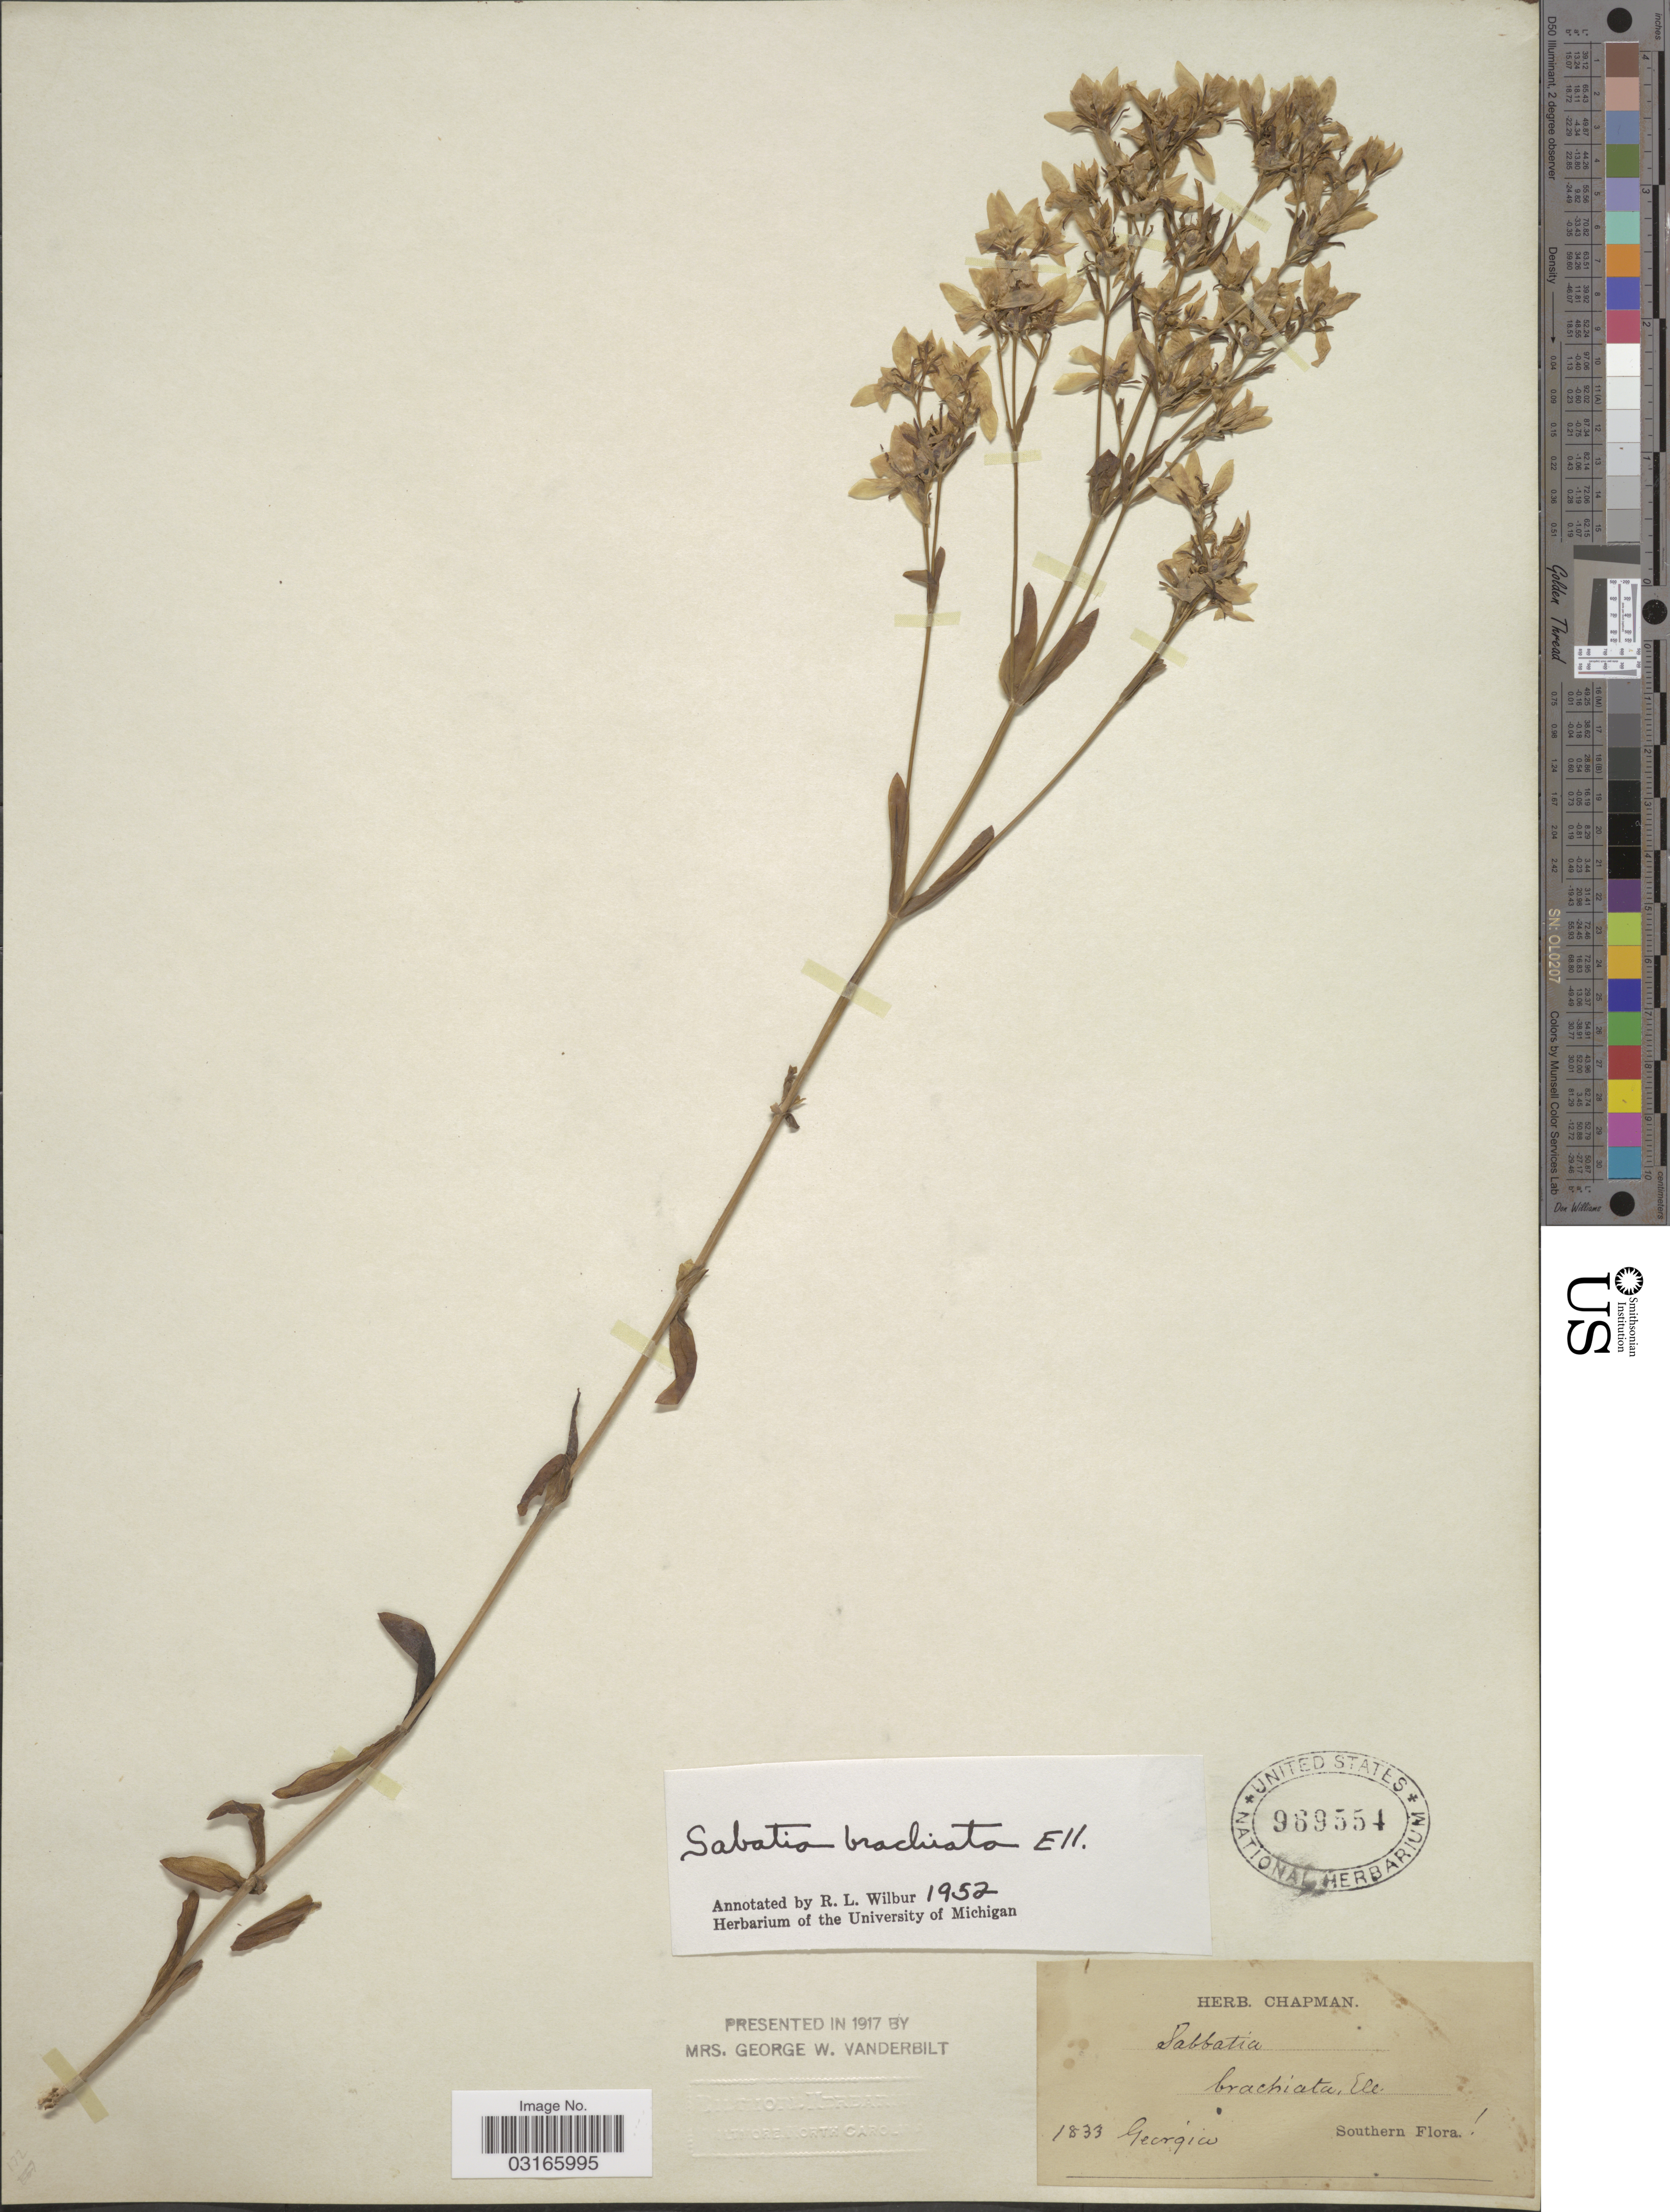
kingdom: Plantae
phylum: Tracheophyta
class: Magnoliopsida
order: Gentianales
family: Gentianaceae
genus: Sabatia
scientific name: Sabatia brachiata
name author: Elliott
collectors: ex herb. Chapman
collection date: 1833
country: United States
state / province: Georgia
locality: Southern.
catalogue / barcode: US 969554